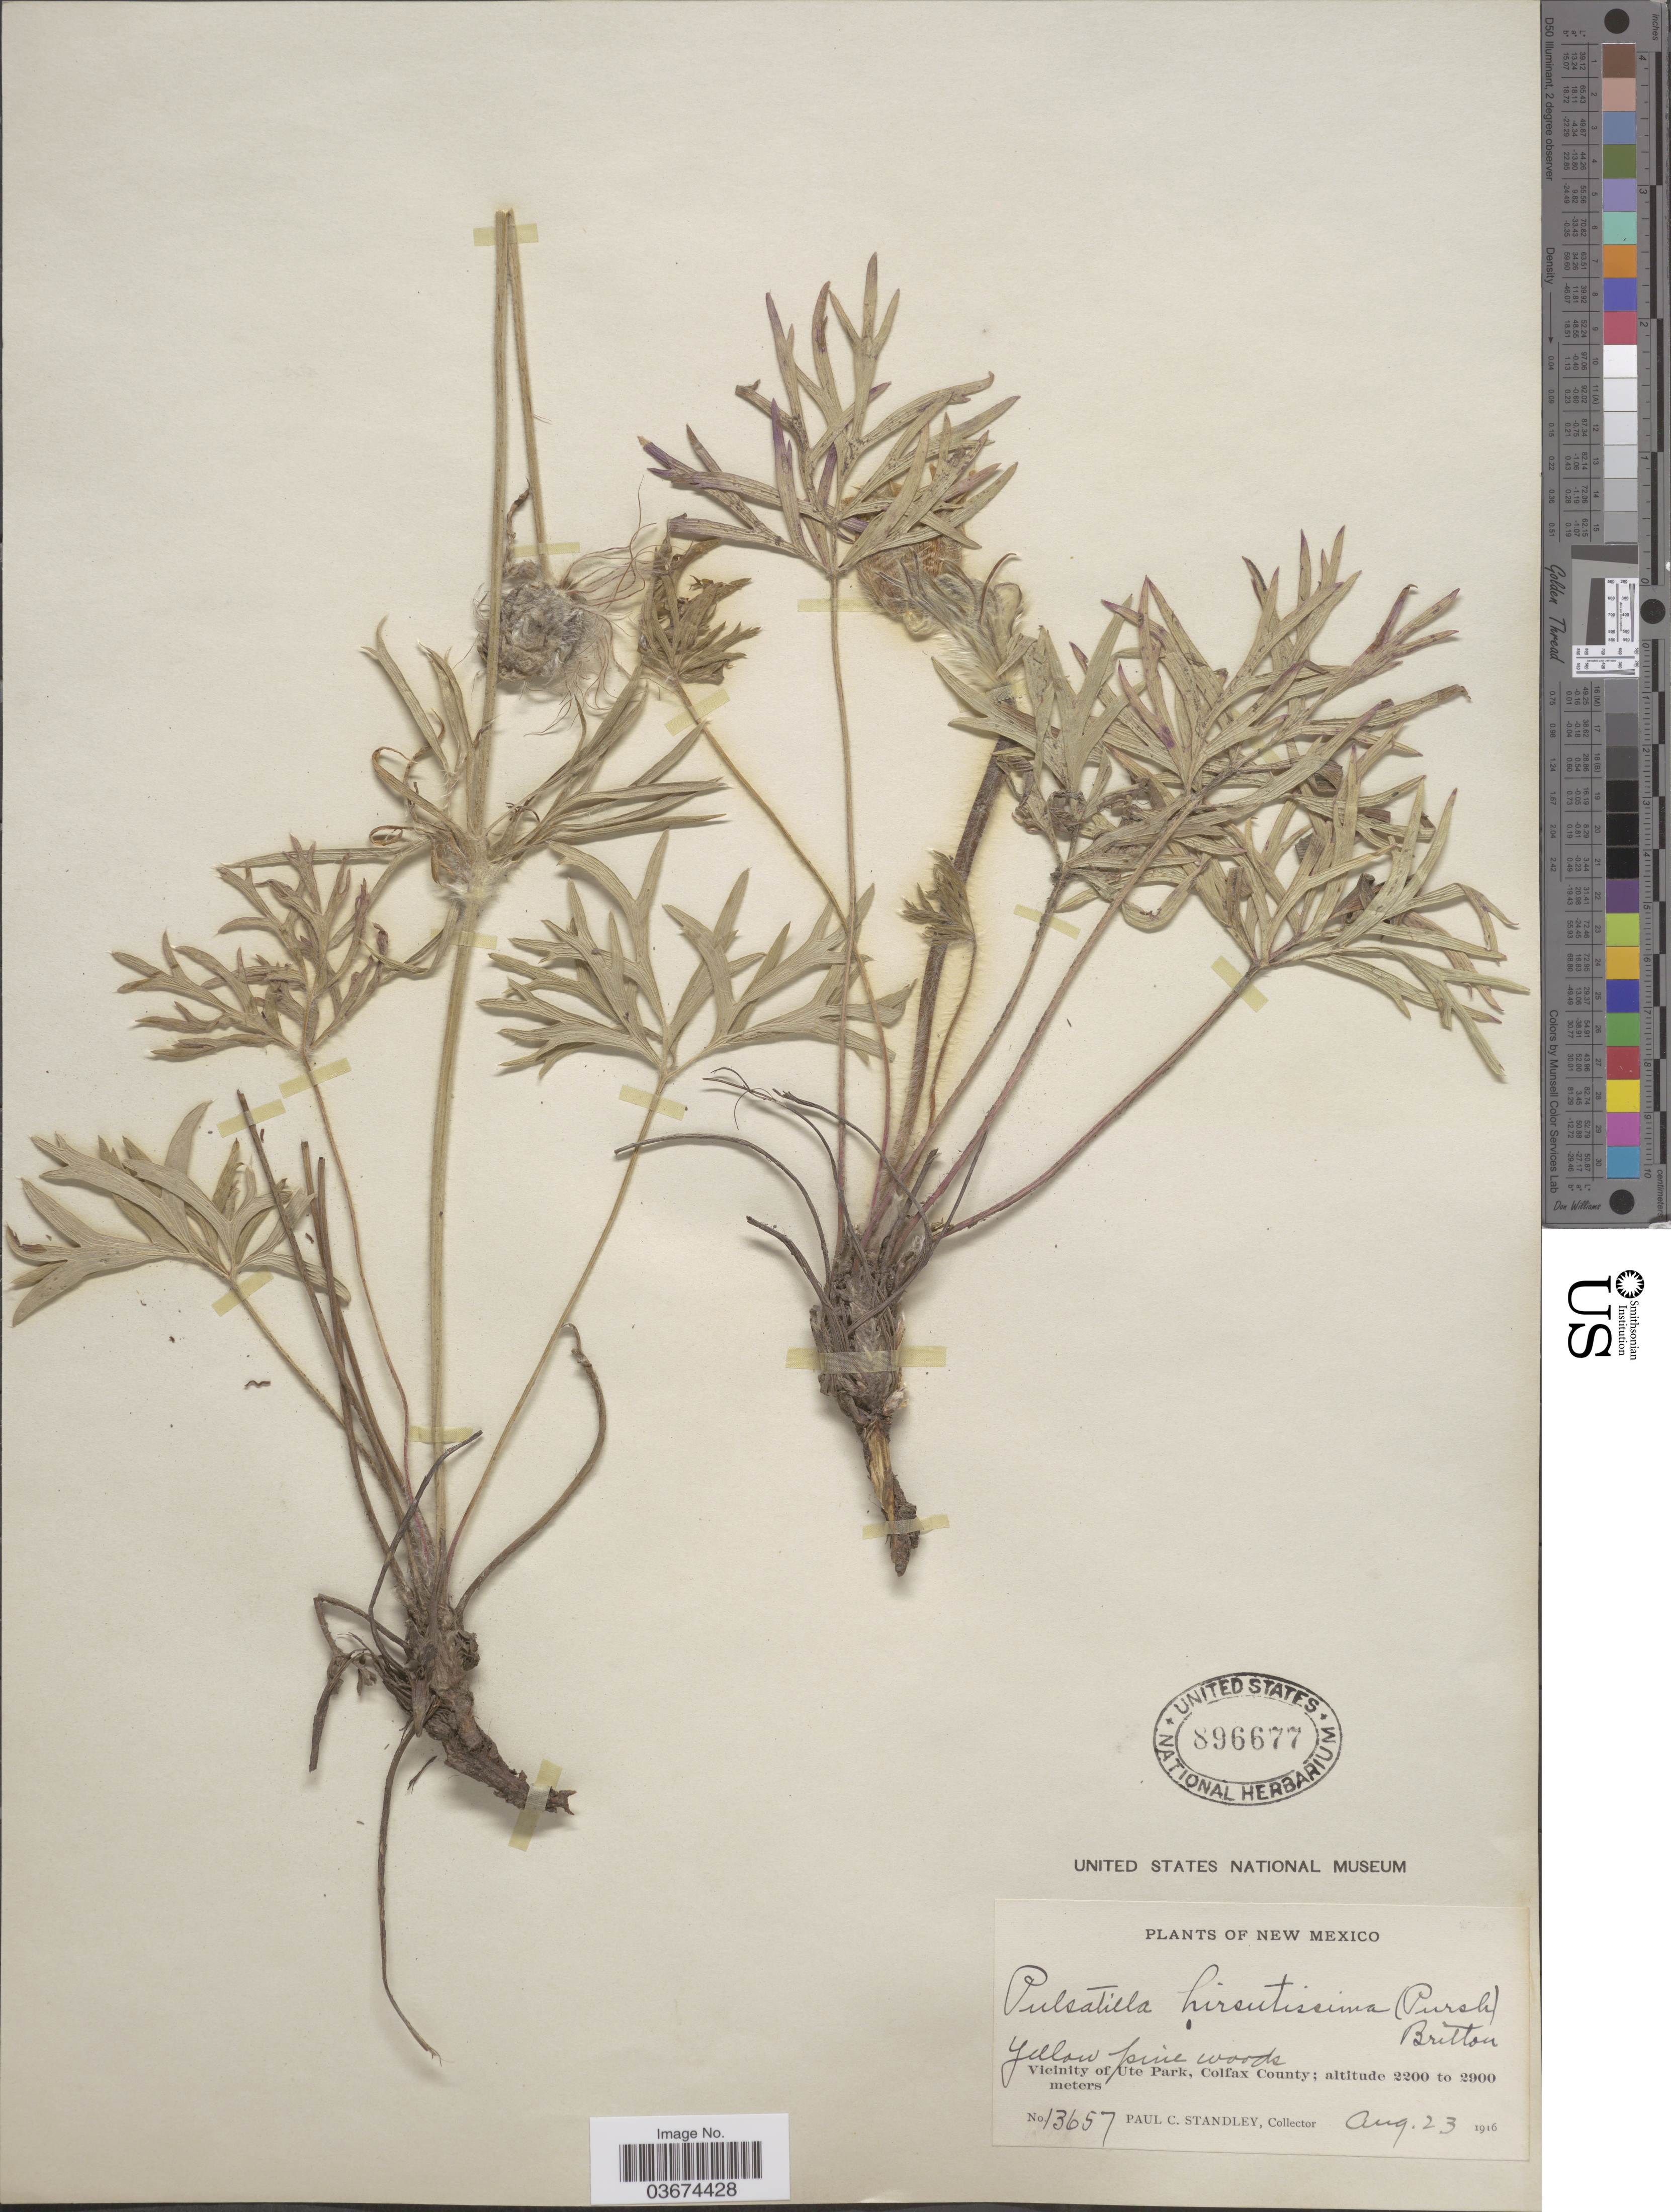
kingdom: Plantae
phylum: Tracheophyta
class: Magnoliopsida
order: Ranunculales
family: Ranunculaceae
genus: Pulsatilla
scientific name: Pulsatilla nuttalliana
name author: (DC.) Bercht. & J. Presl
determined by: Strong, Mark T., (BOT), Smithsonian Institution - National Museum of Natural History (UNITED STATES)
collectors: P. C. Standley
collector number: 13657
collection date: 1916-08-23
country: United States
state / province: New Mexico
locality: Vicinity of Ute Park, Colfax County.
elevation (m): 2200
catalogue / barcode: US 896677